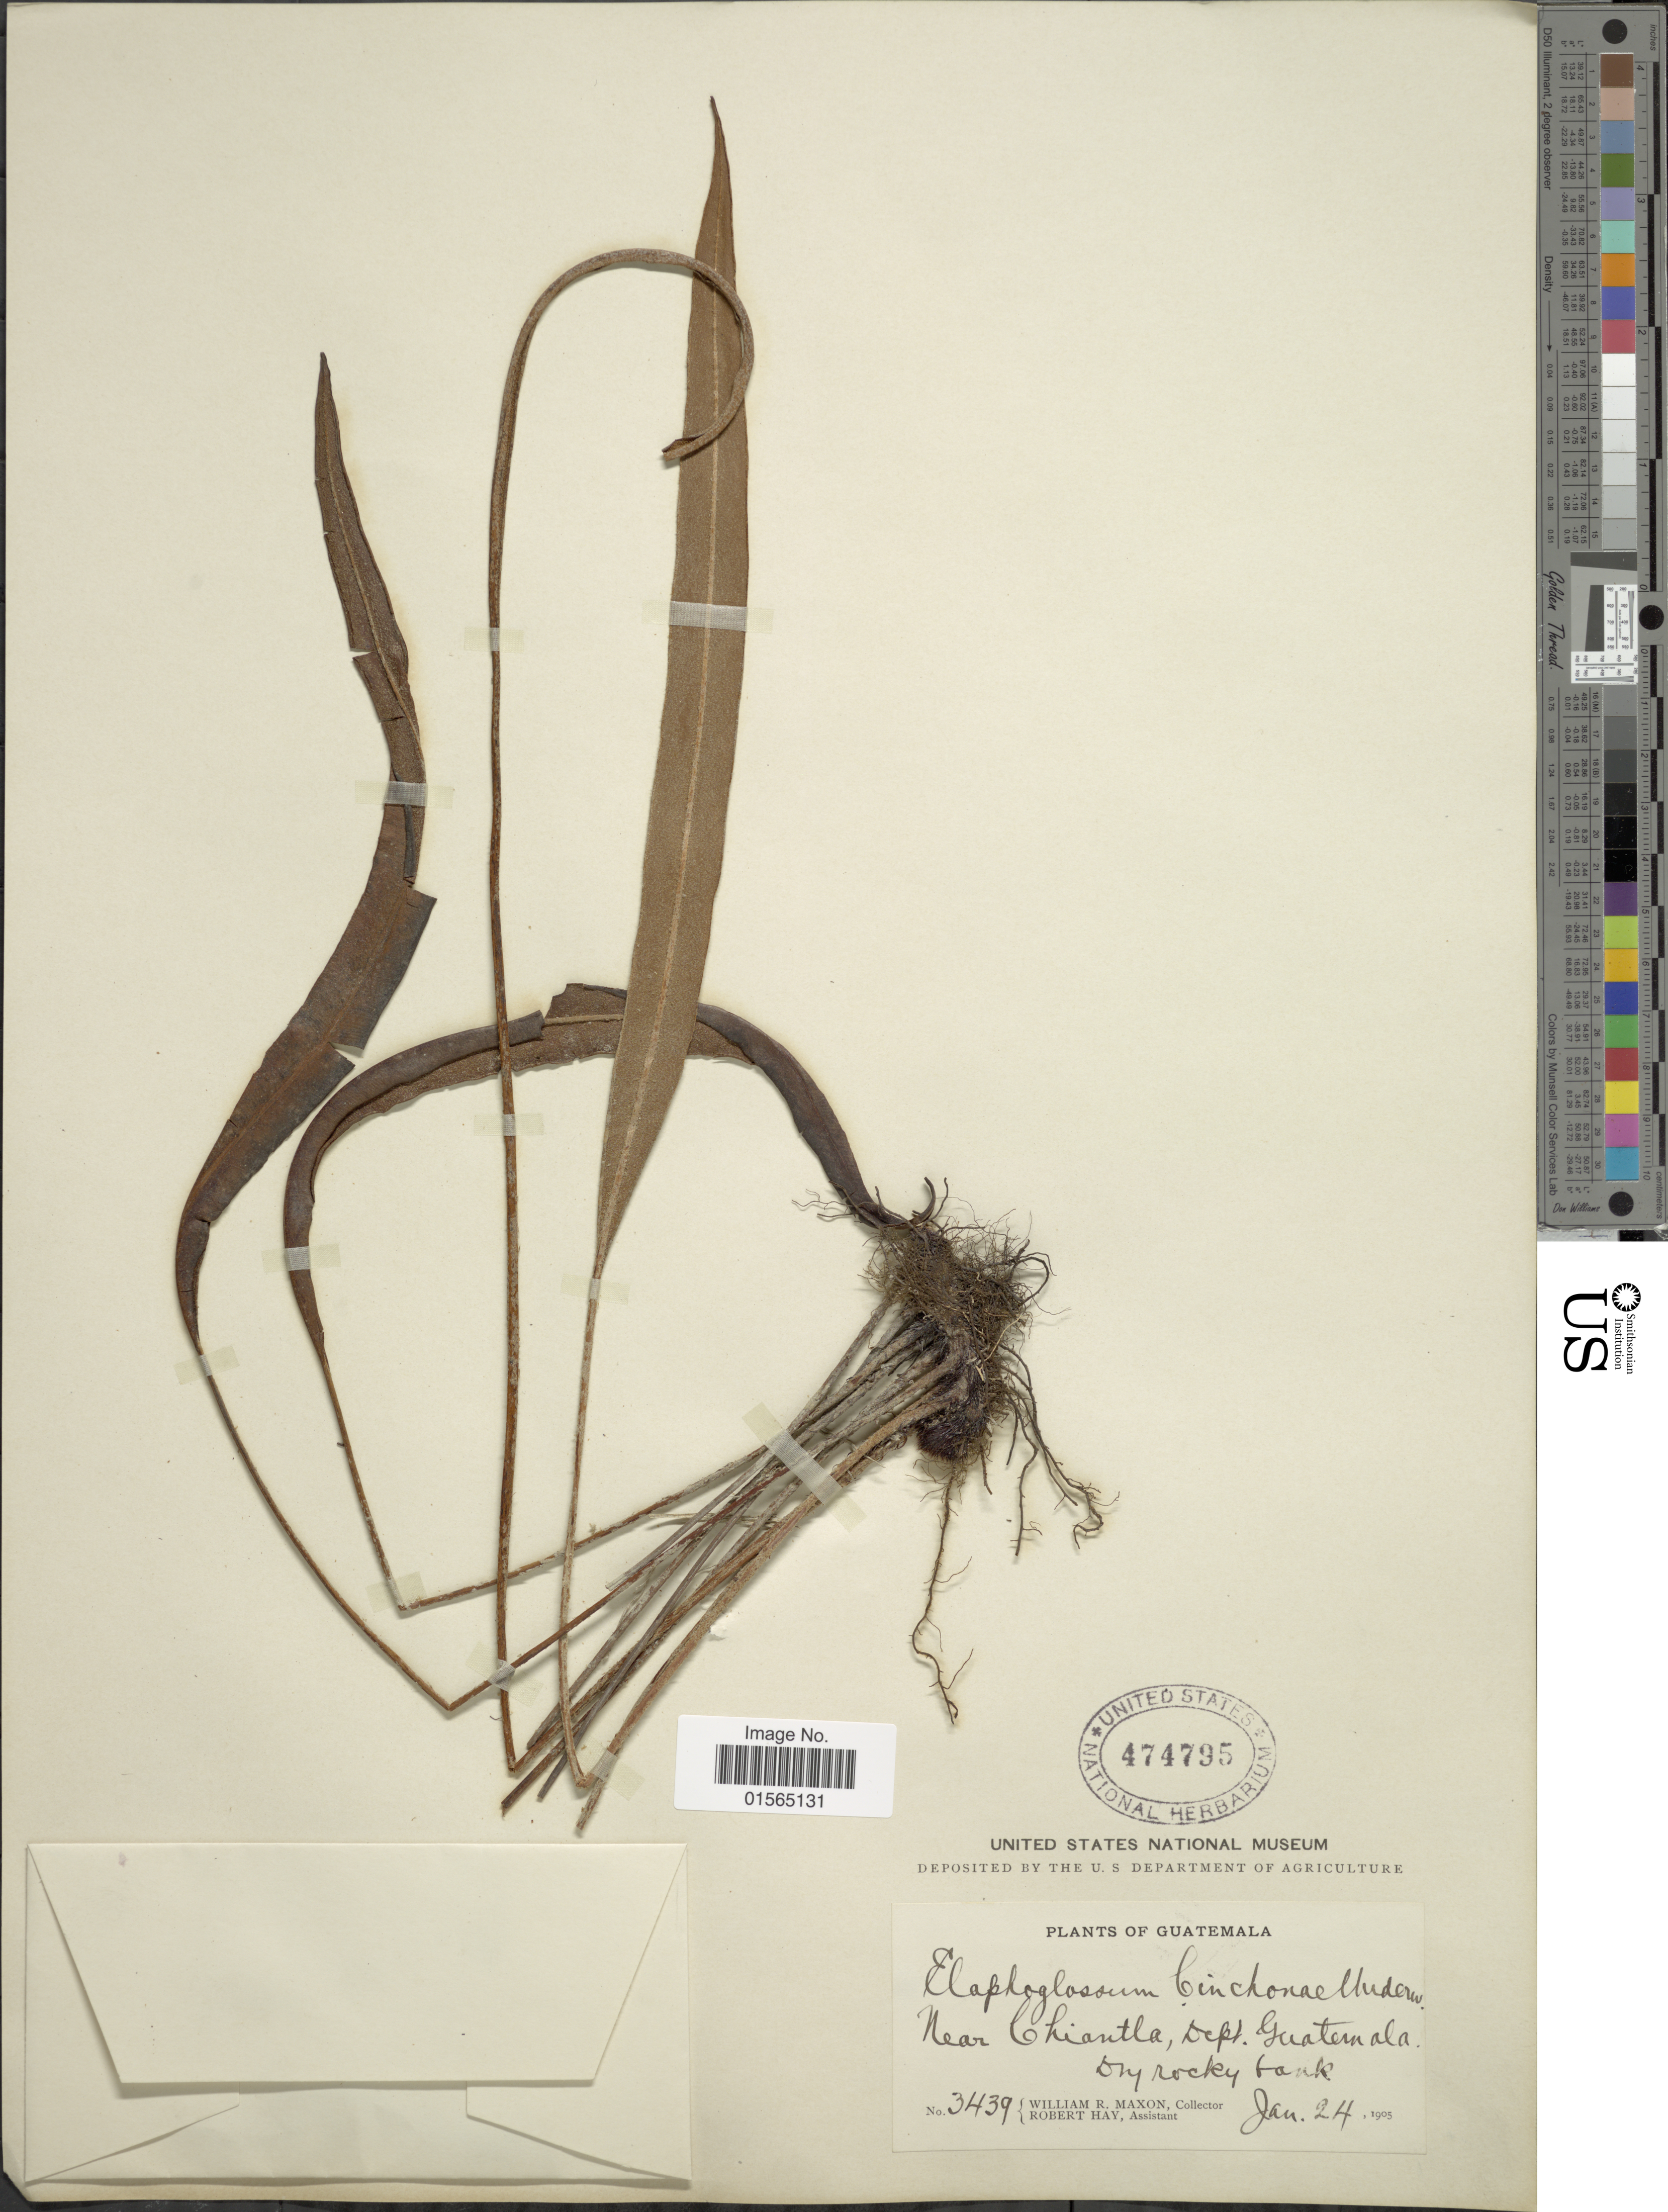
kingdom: Plantae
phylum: Tracheophyta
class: Polypodiopsida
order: Polypodiales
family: Dryopteridaceae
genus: Elaphoglossum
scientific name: Elaphoglossum tectum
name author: (Humb. & Bonpl.) Moore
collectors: W. R. Maxon & R. H. Hay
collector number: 3439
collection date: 1905-01-24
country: Guatemala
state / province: Huehuetenango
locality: Near Chiantla. Dep. Guatemala.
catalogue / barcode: US 474795